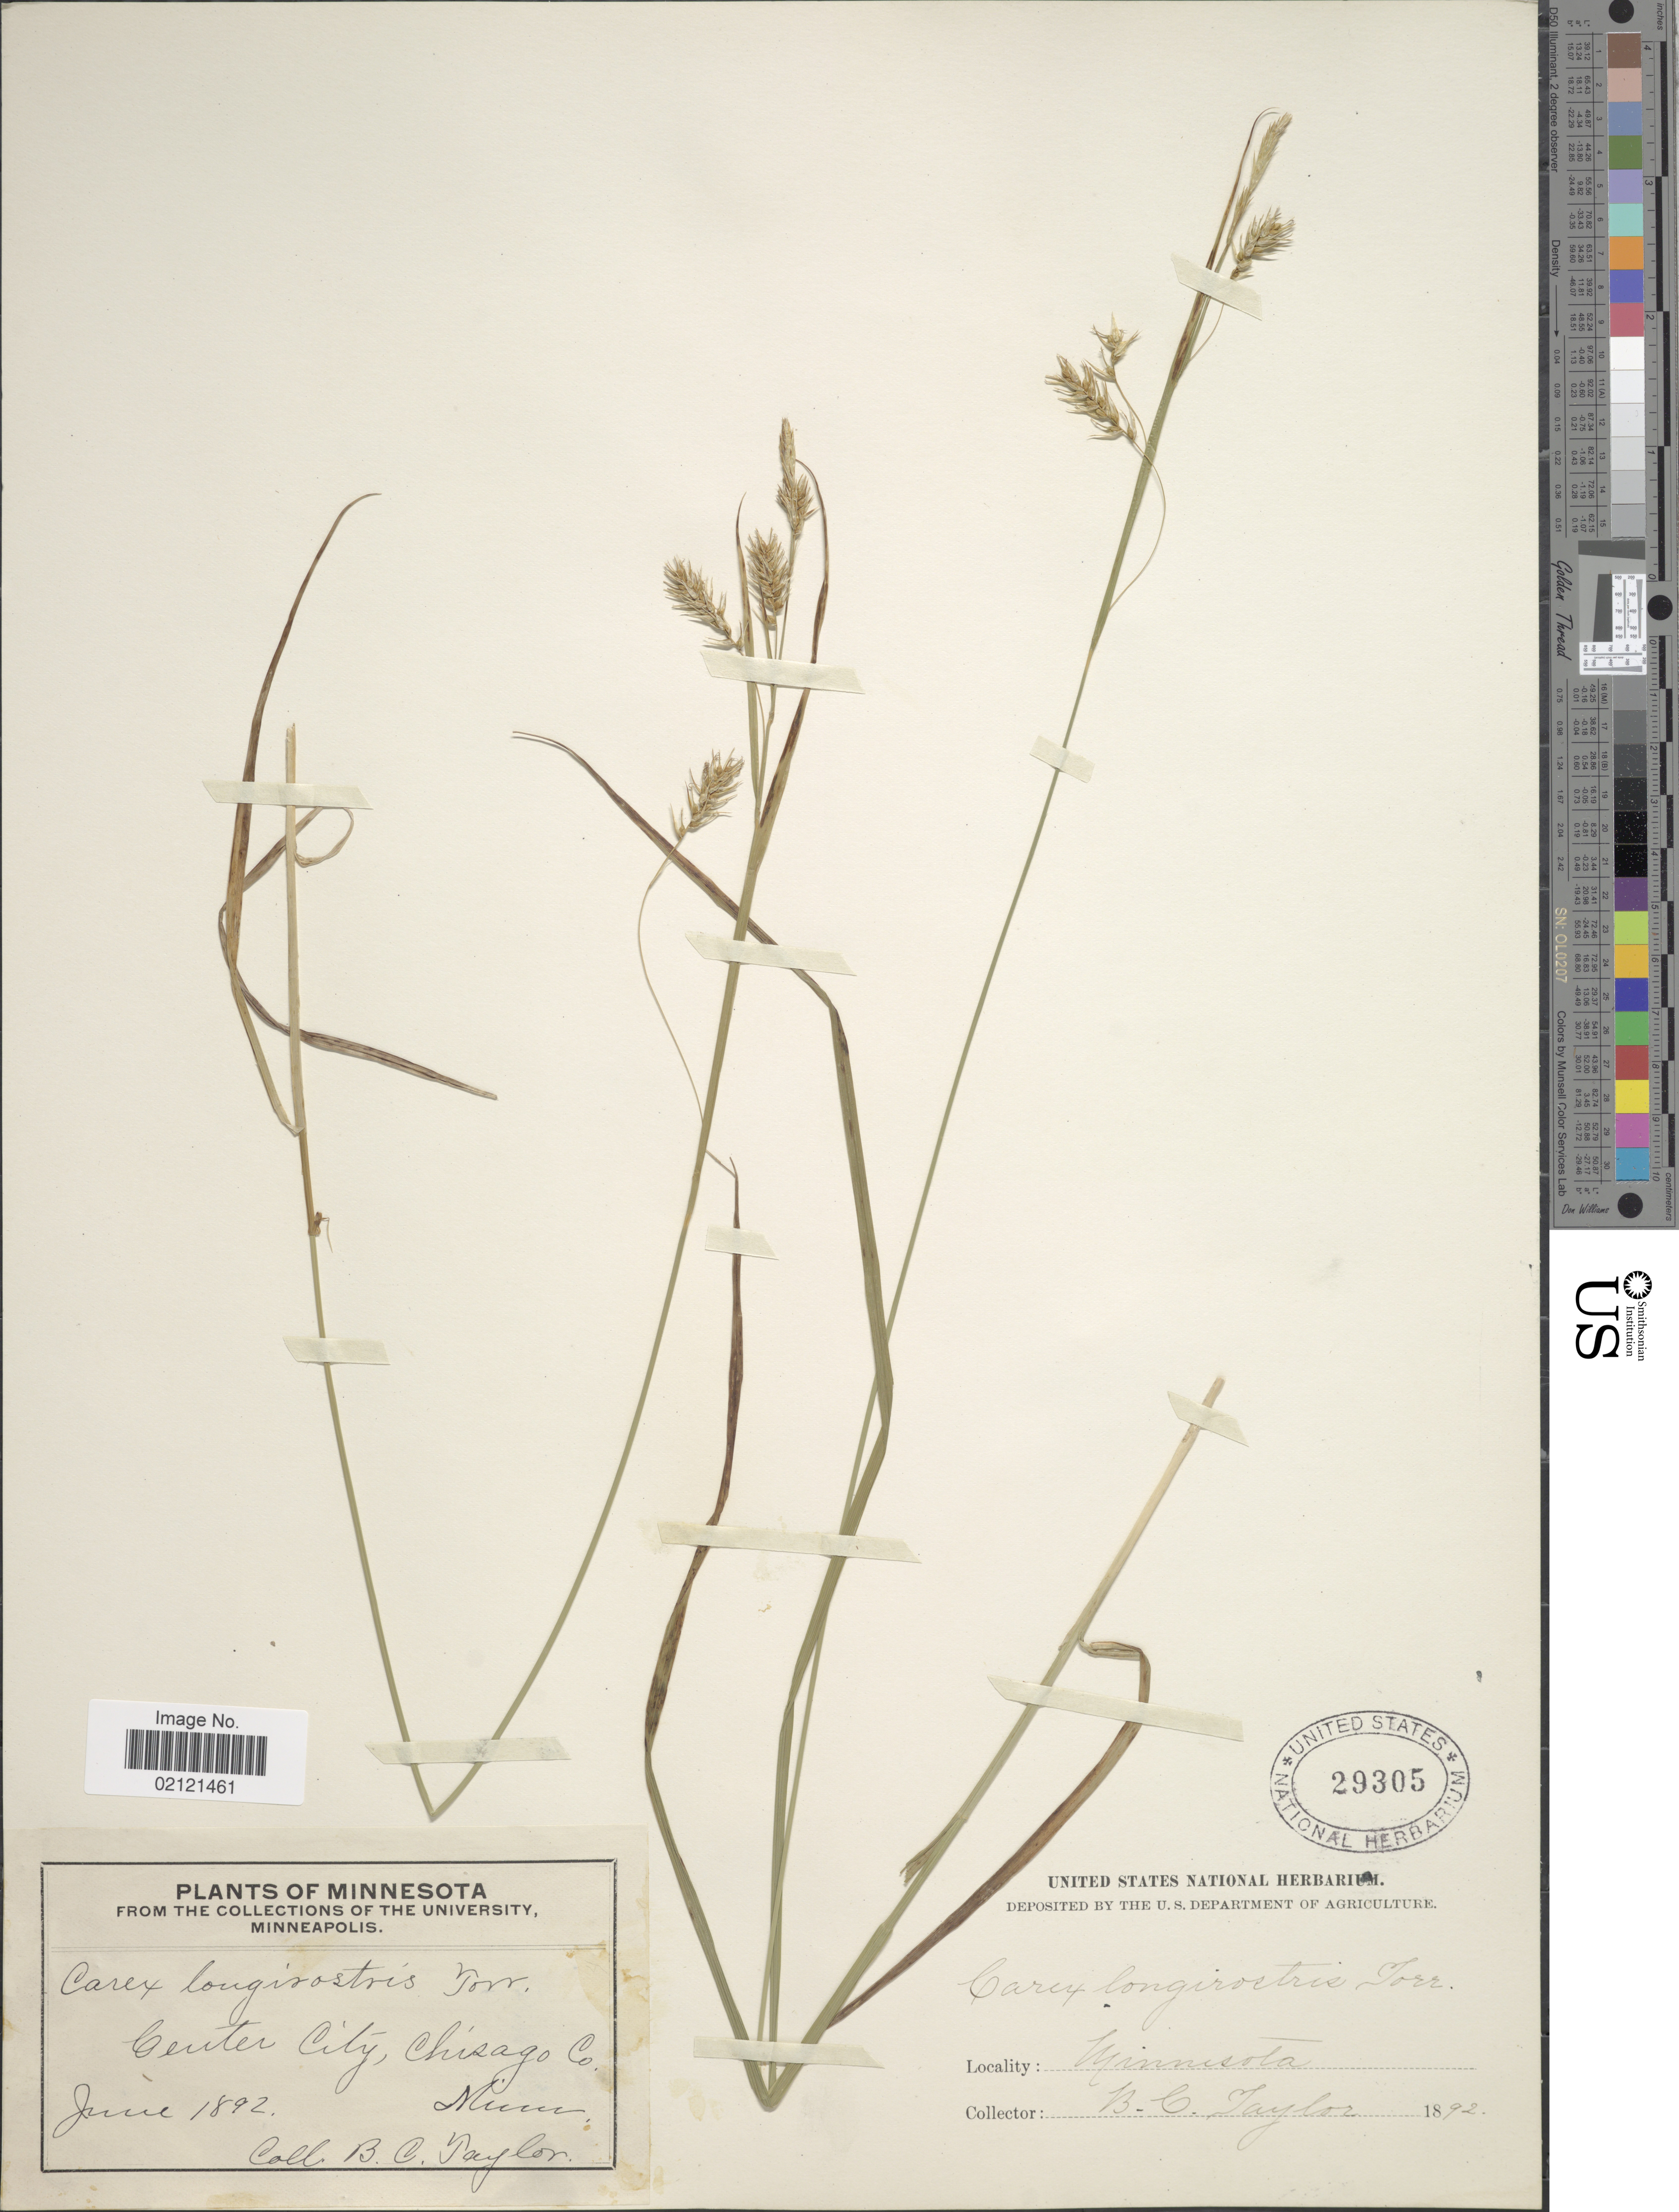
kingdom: Plantae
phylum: Tracheophyta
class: Liliopsida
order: Poales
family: Cyperaceae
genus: Carex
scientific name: Carex sprengelii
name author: Dewey ex Spreng.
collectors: B. C. Taylor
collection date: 1892-06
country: United States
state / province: Minnesota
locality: Center City, Chicago Co.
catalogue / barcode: US 29305